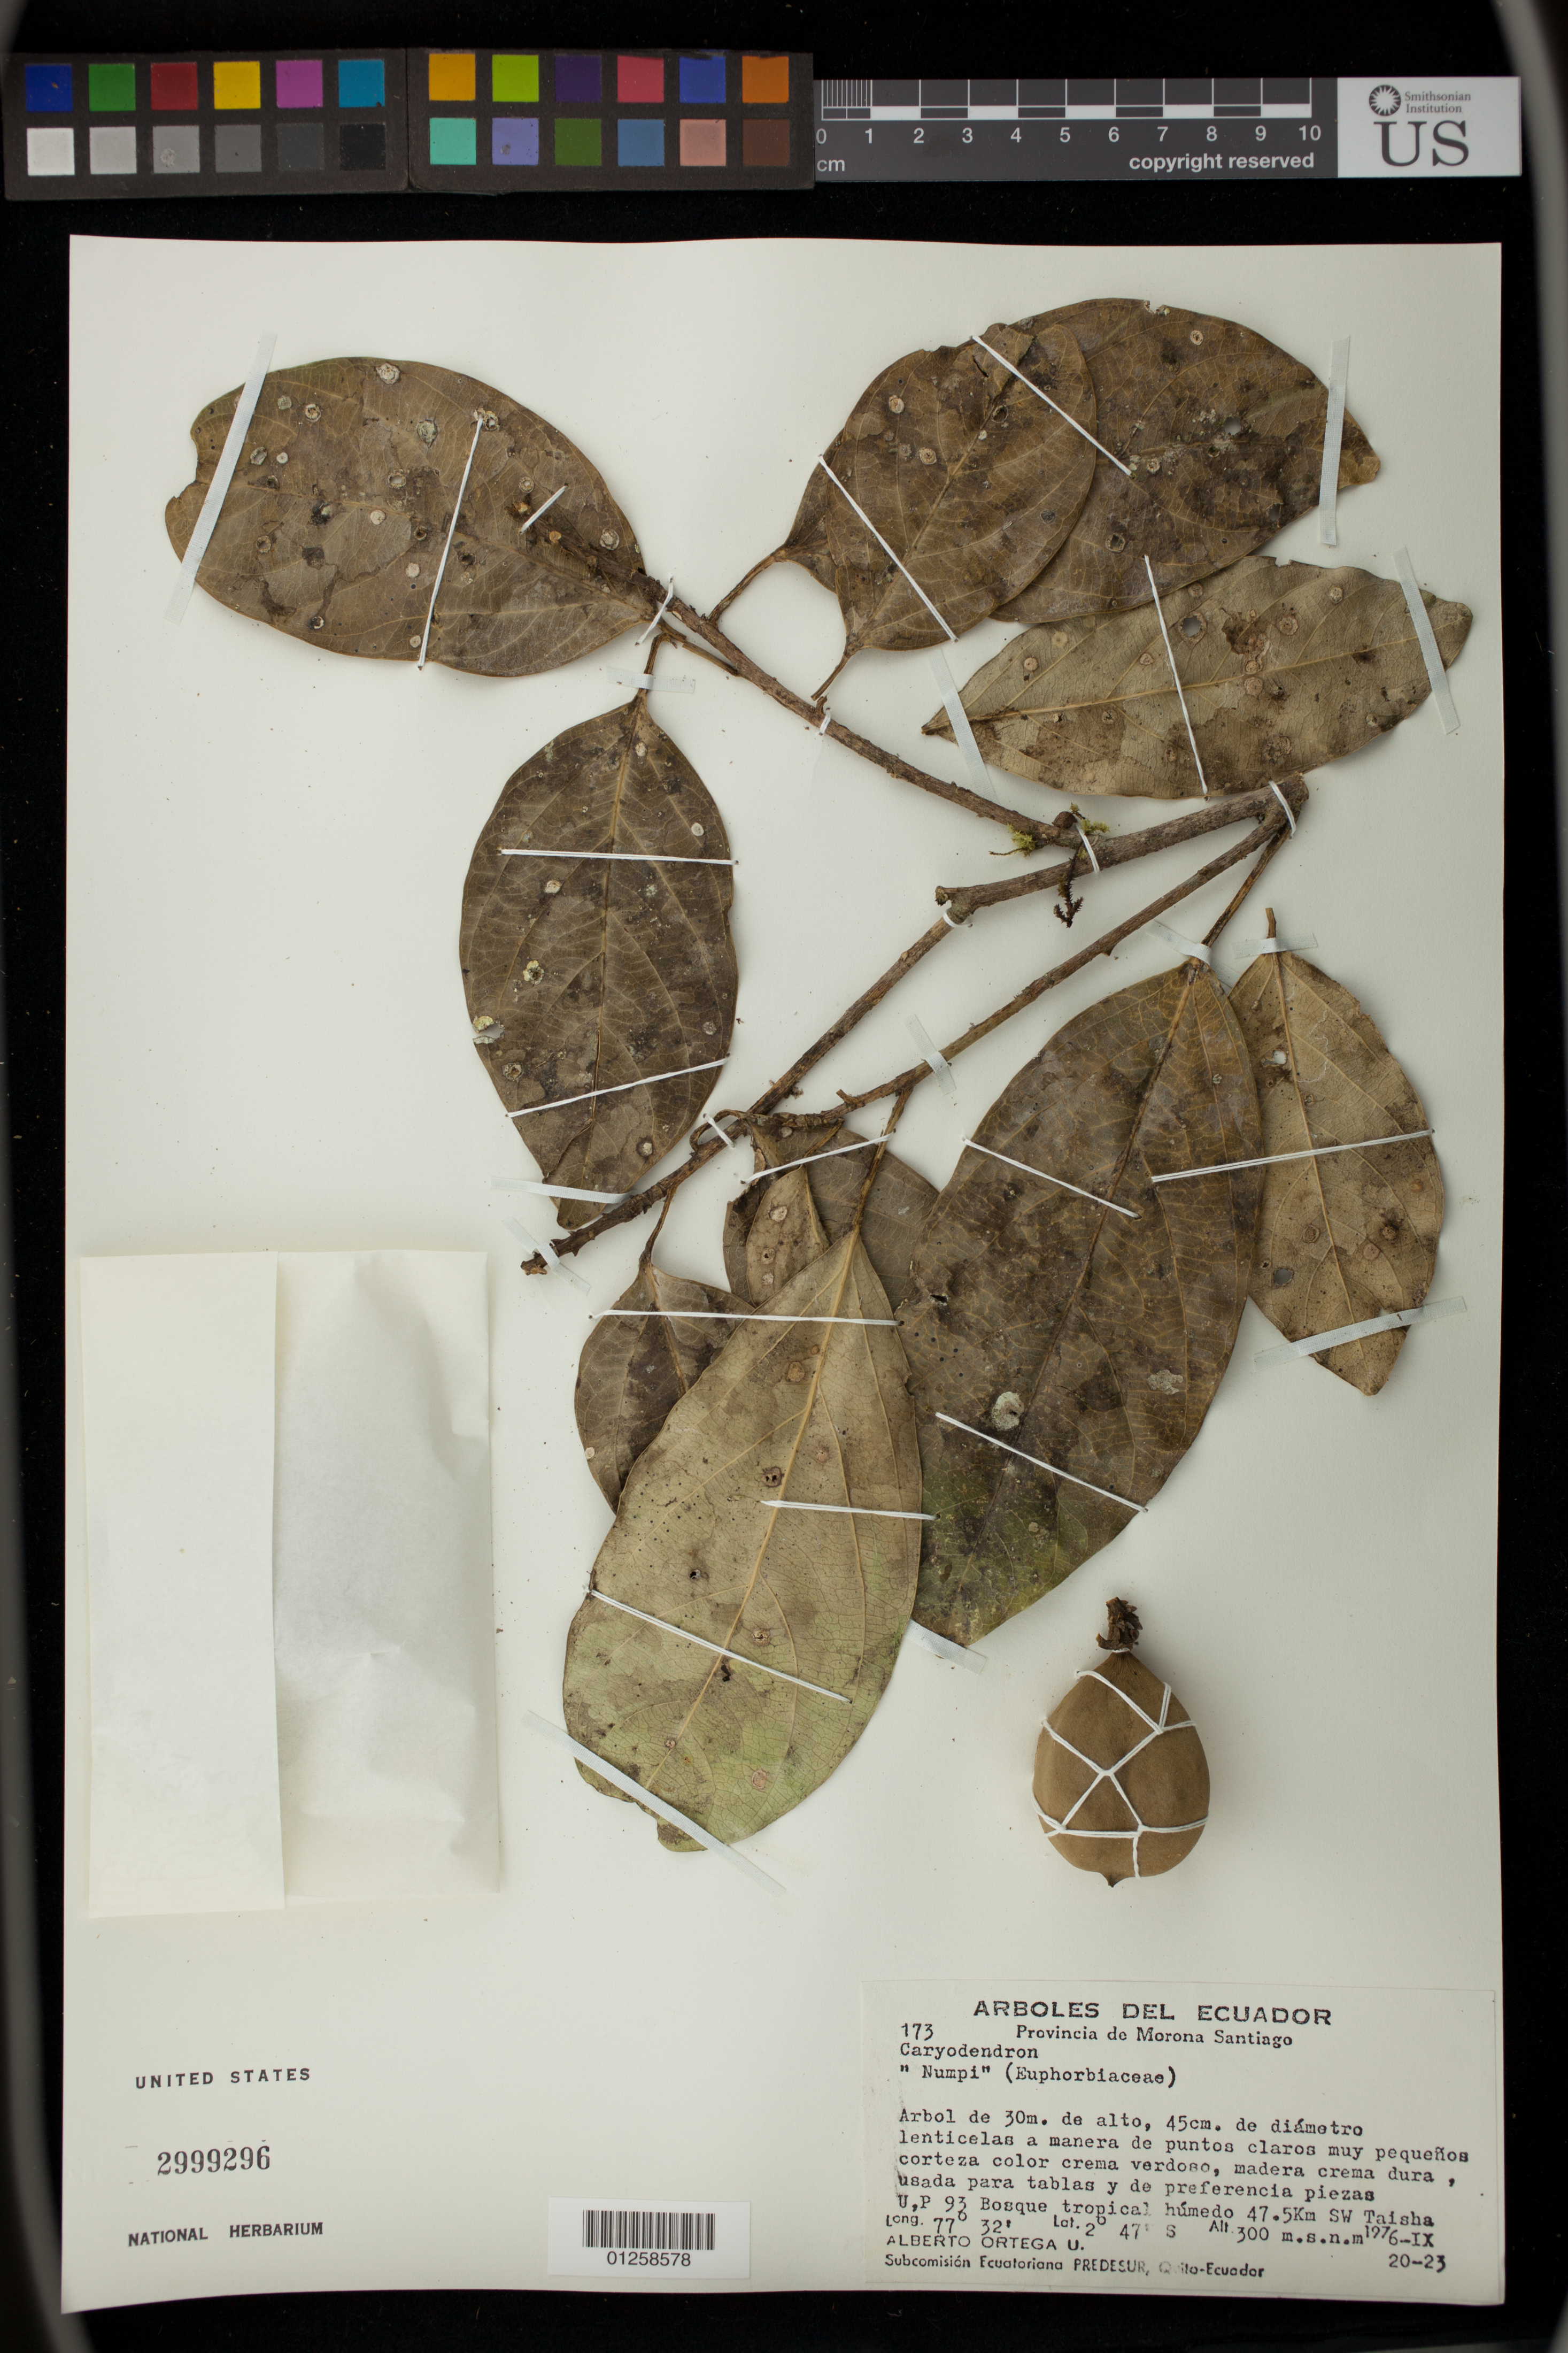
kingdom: Plantae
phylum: Tracheophyta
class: Magnoliopsida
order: Malpighiales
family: Euphorbiaceae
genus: Caryodendron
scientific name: Caryodendron sp.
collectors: A. T. Ortega U.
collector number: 173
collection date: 1976-09-20/1976-09-23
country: Ecuador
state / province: Morona-Santiago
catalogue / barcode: US 2999296